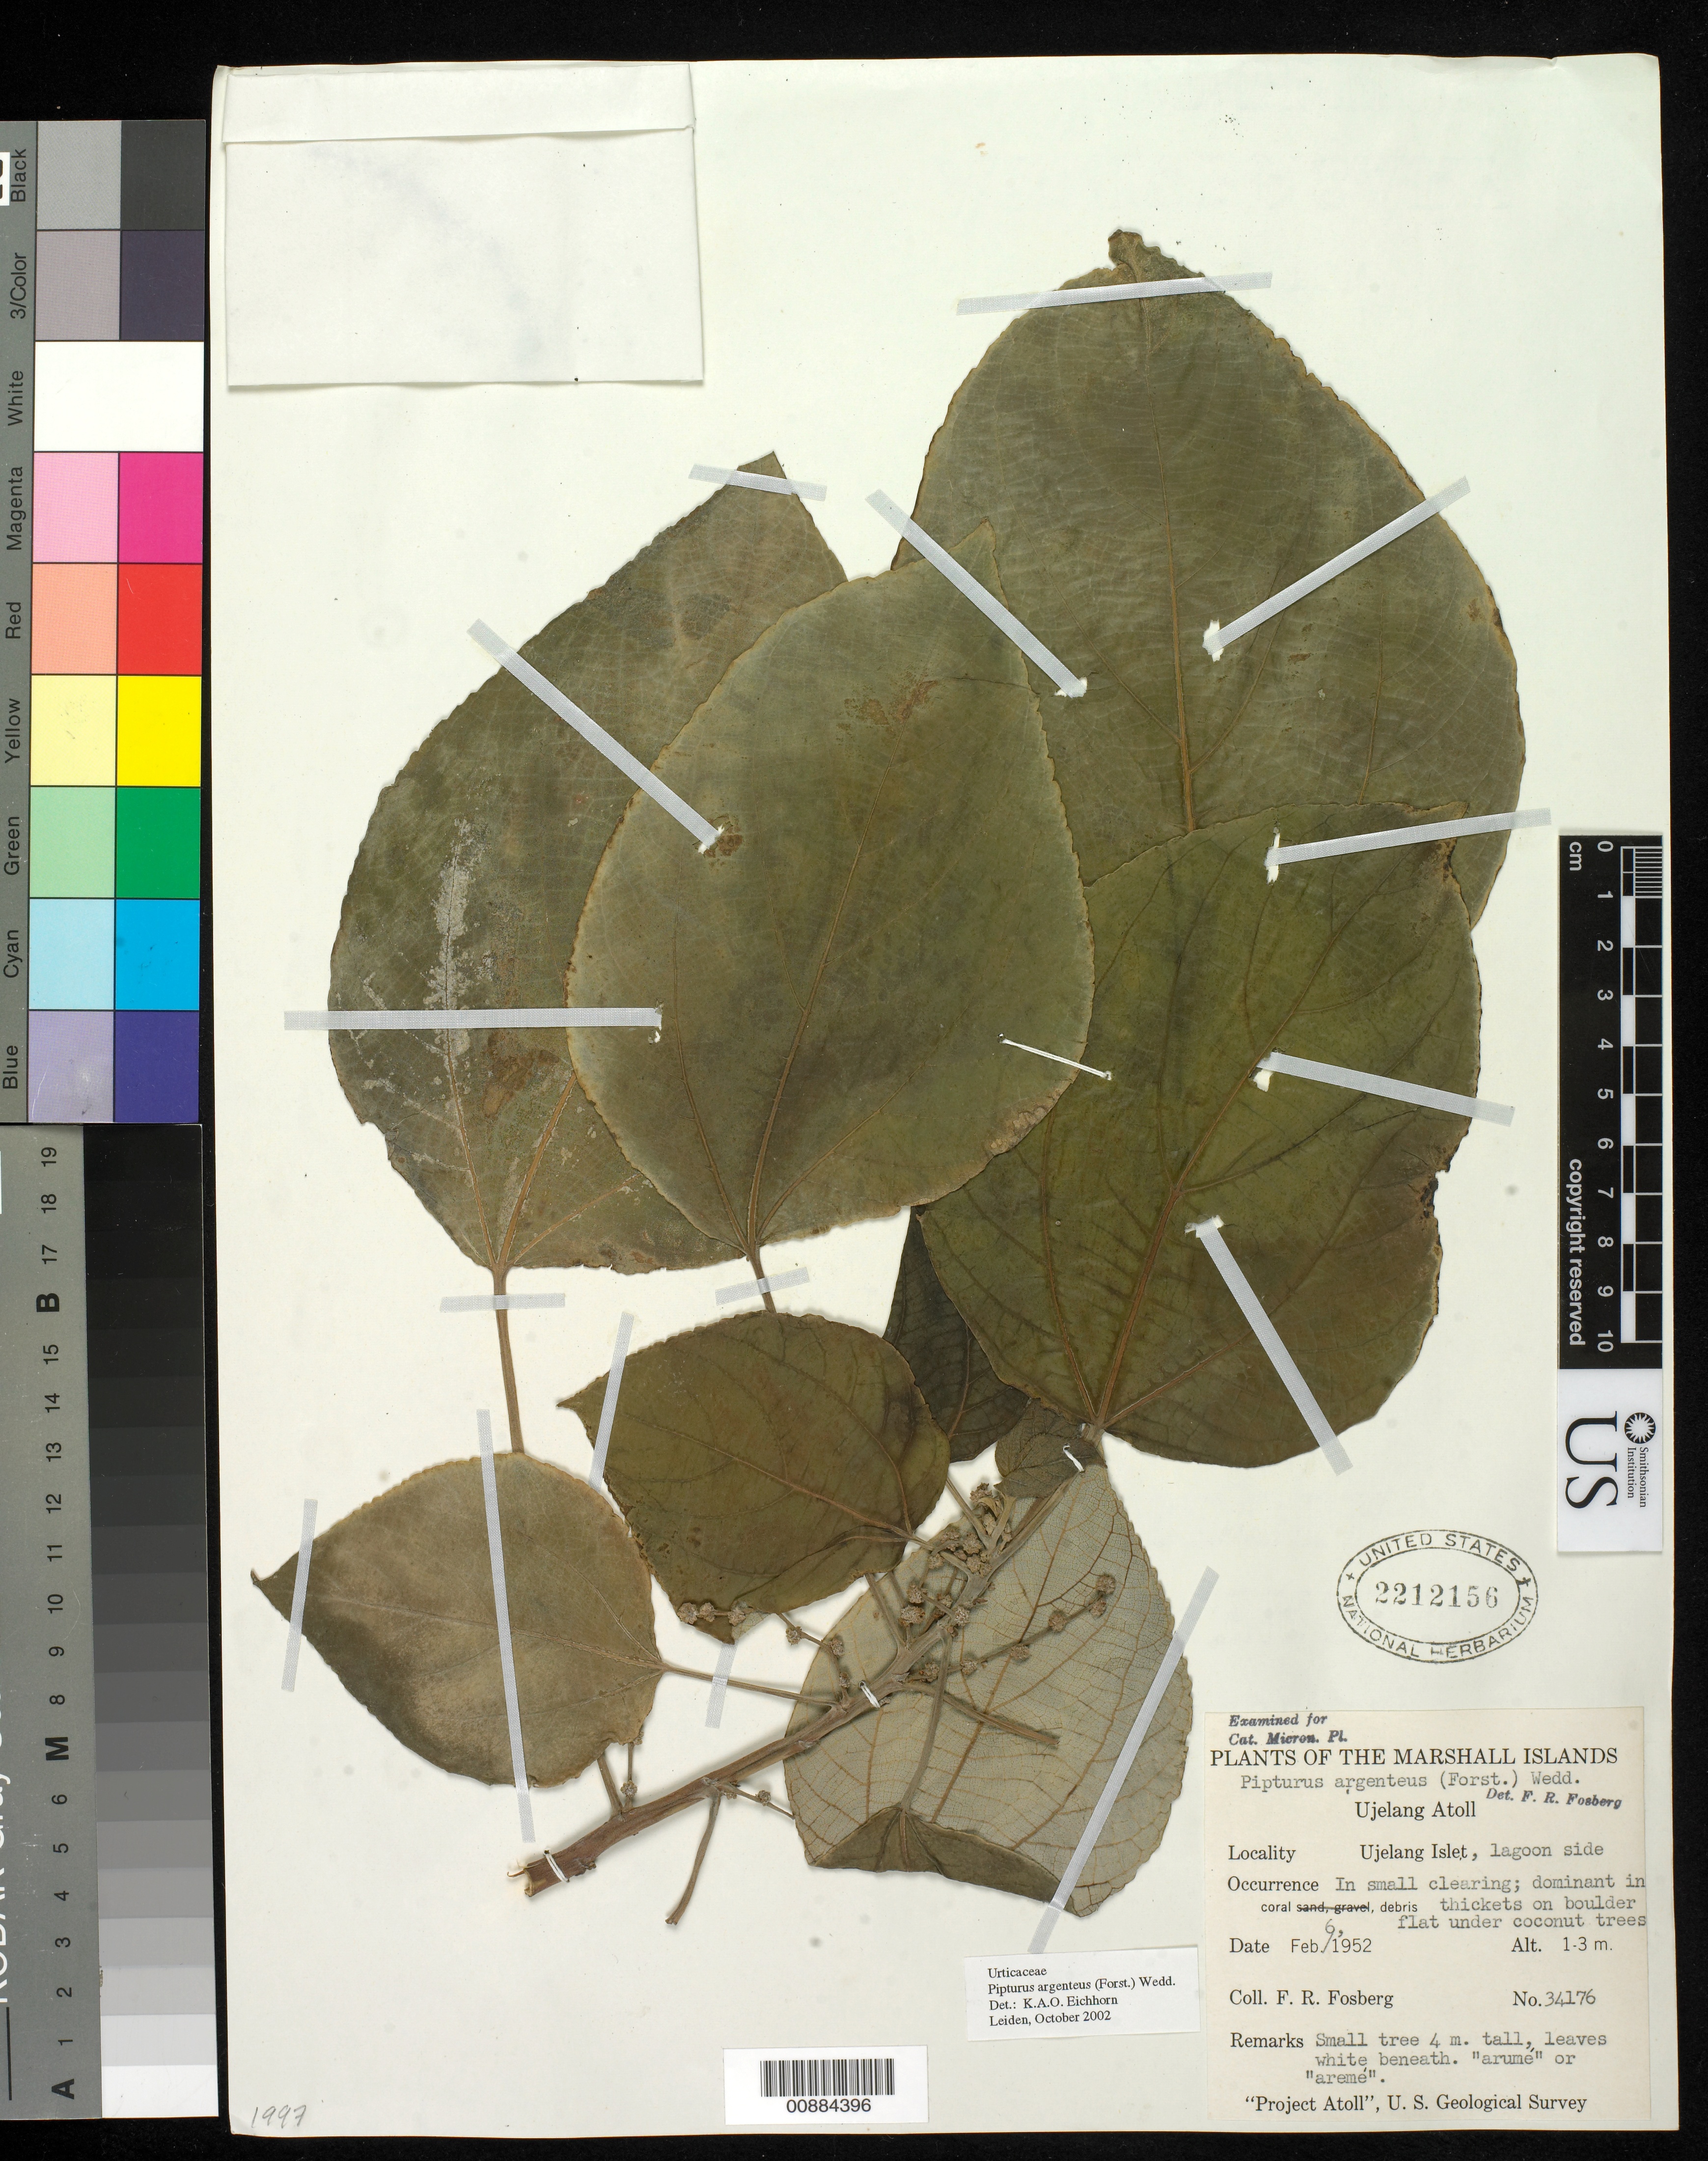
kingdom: Plantae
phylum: Tracheophyta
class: Magnoliopsida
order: Rosales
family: Urticaceae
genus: Pipturus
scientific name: Pipturus argenteus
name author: (G. Forst.) Wedd.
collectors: F. R. Fosberg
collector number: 34176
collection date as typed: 06 Feb 1952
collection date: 1952-02-06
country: Marshall Islands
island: Ujelang Atoll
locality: Ujelang Islet, lagoon side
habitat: In small clearing; dominant in coral, debris, thickets on boulder flat under coconut trees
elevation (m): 1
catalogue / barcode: US 2212156